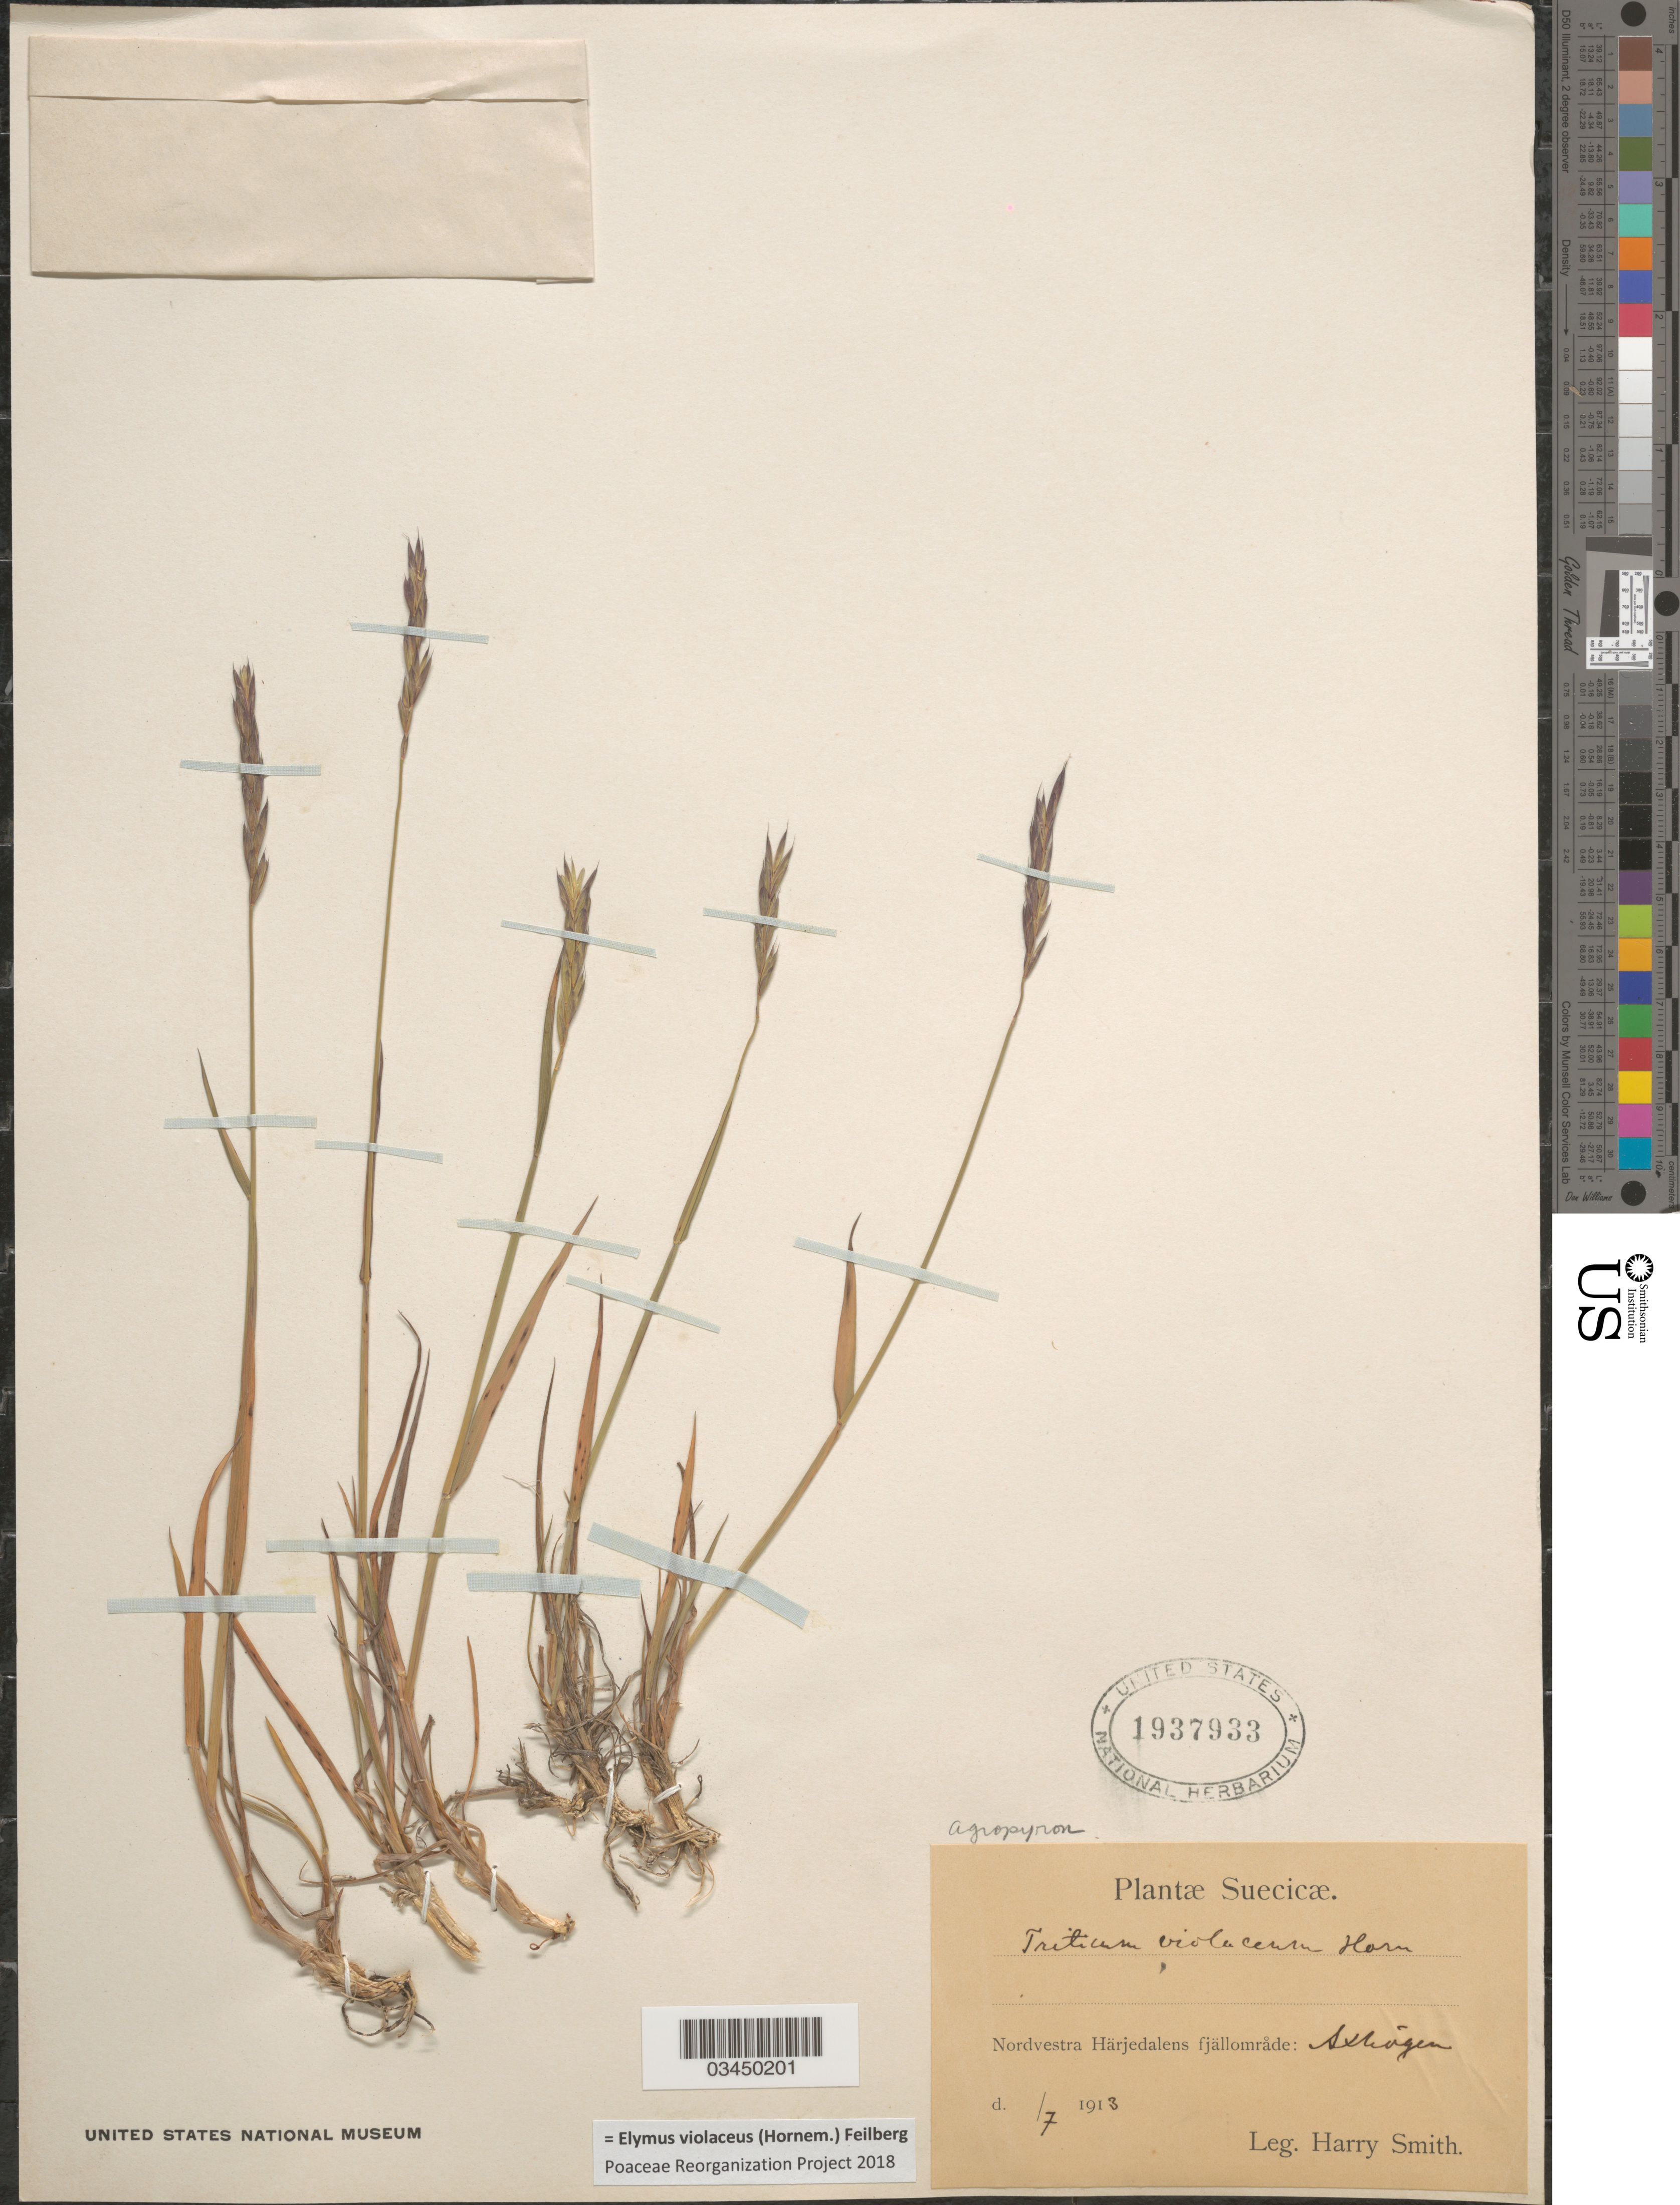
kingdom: Plantae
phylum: Tracheophyta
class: Liliopsida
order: Poales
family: Poaceae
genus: Elymus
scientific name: Elymus violaceus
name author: (Hornem.) Feilberg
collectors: H. Smith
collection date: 1913-07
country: Sweden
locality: Suecicæ. Nordvestra Härjedalens fjällområde: Åshagen.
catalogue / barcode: US 1937933